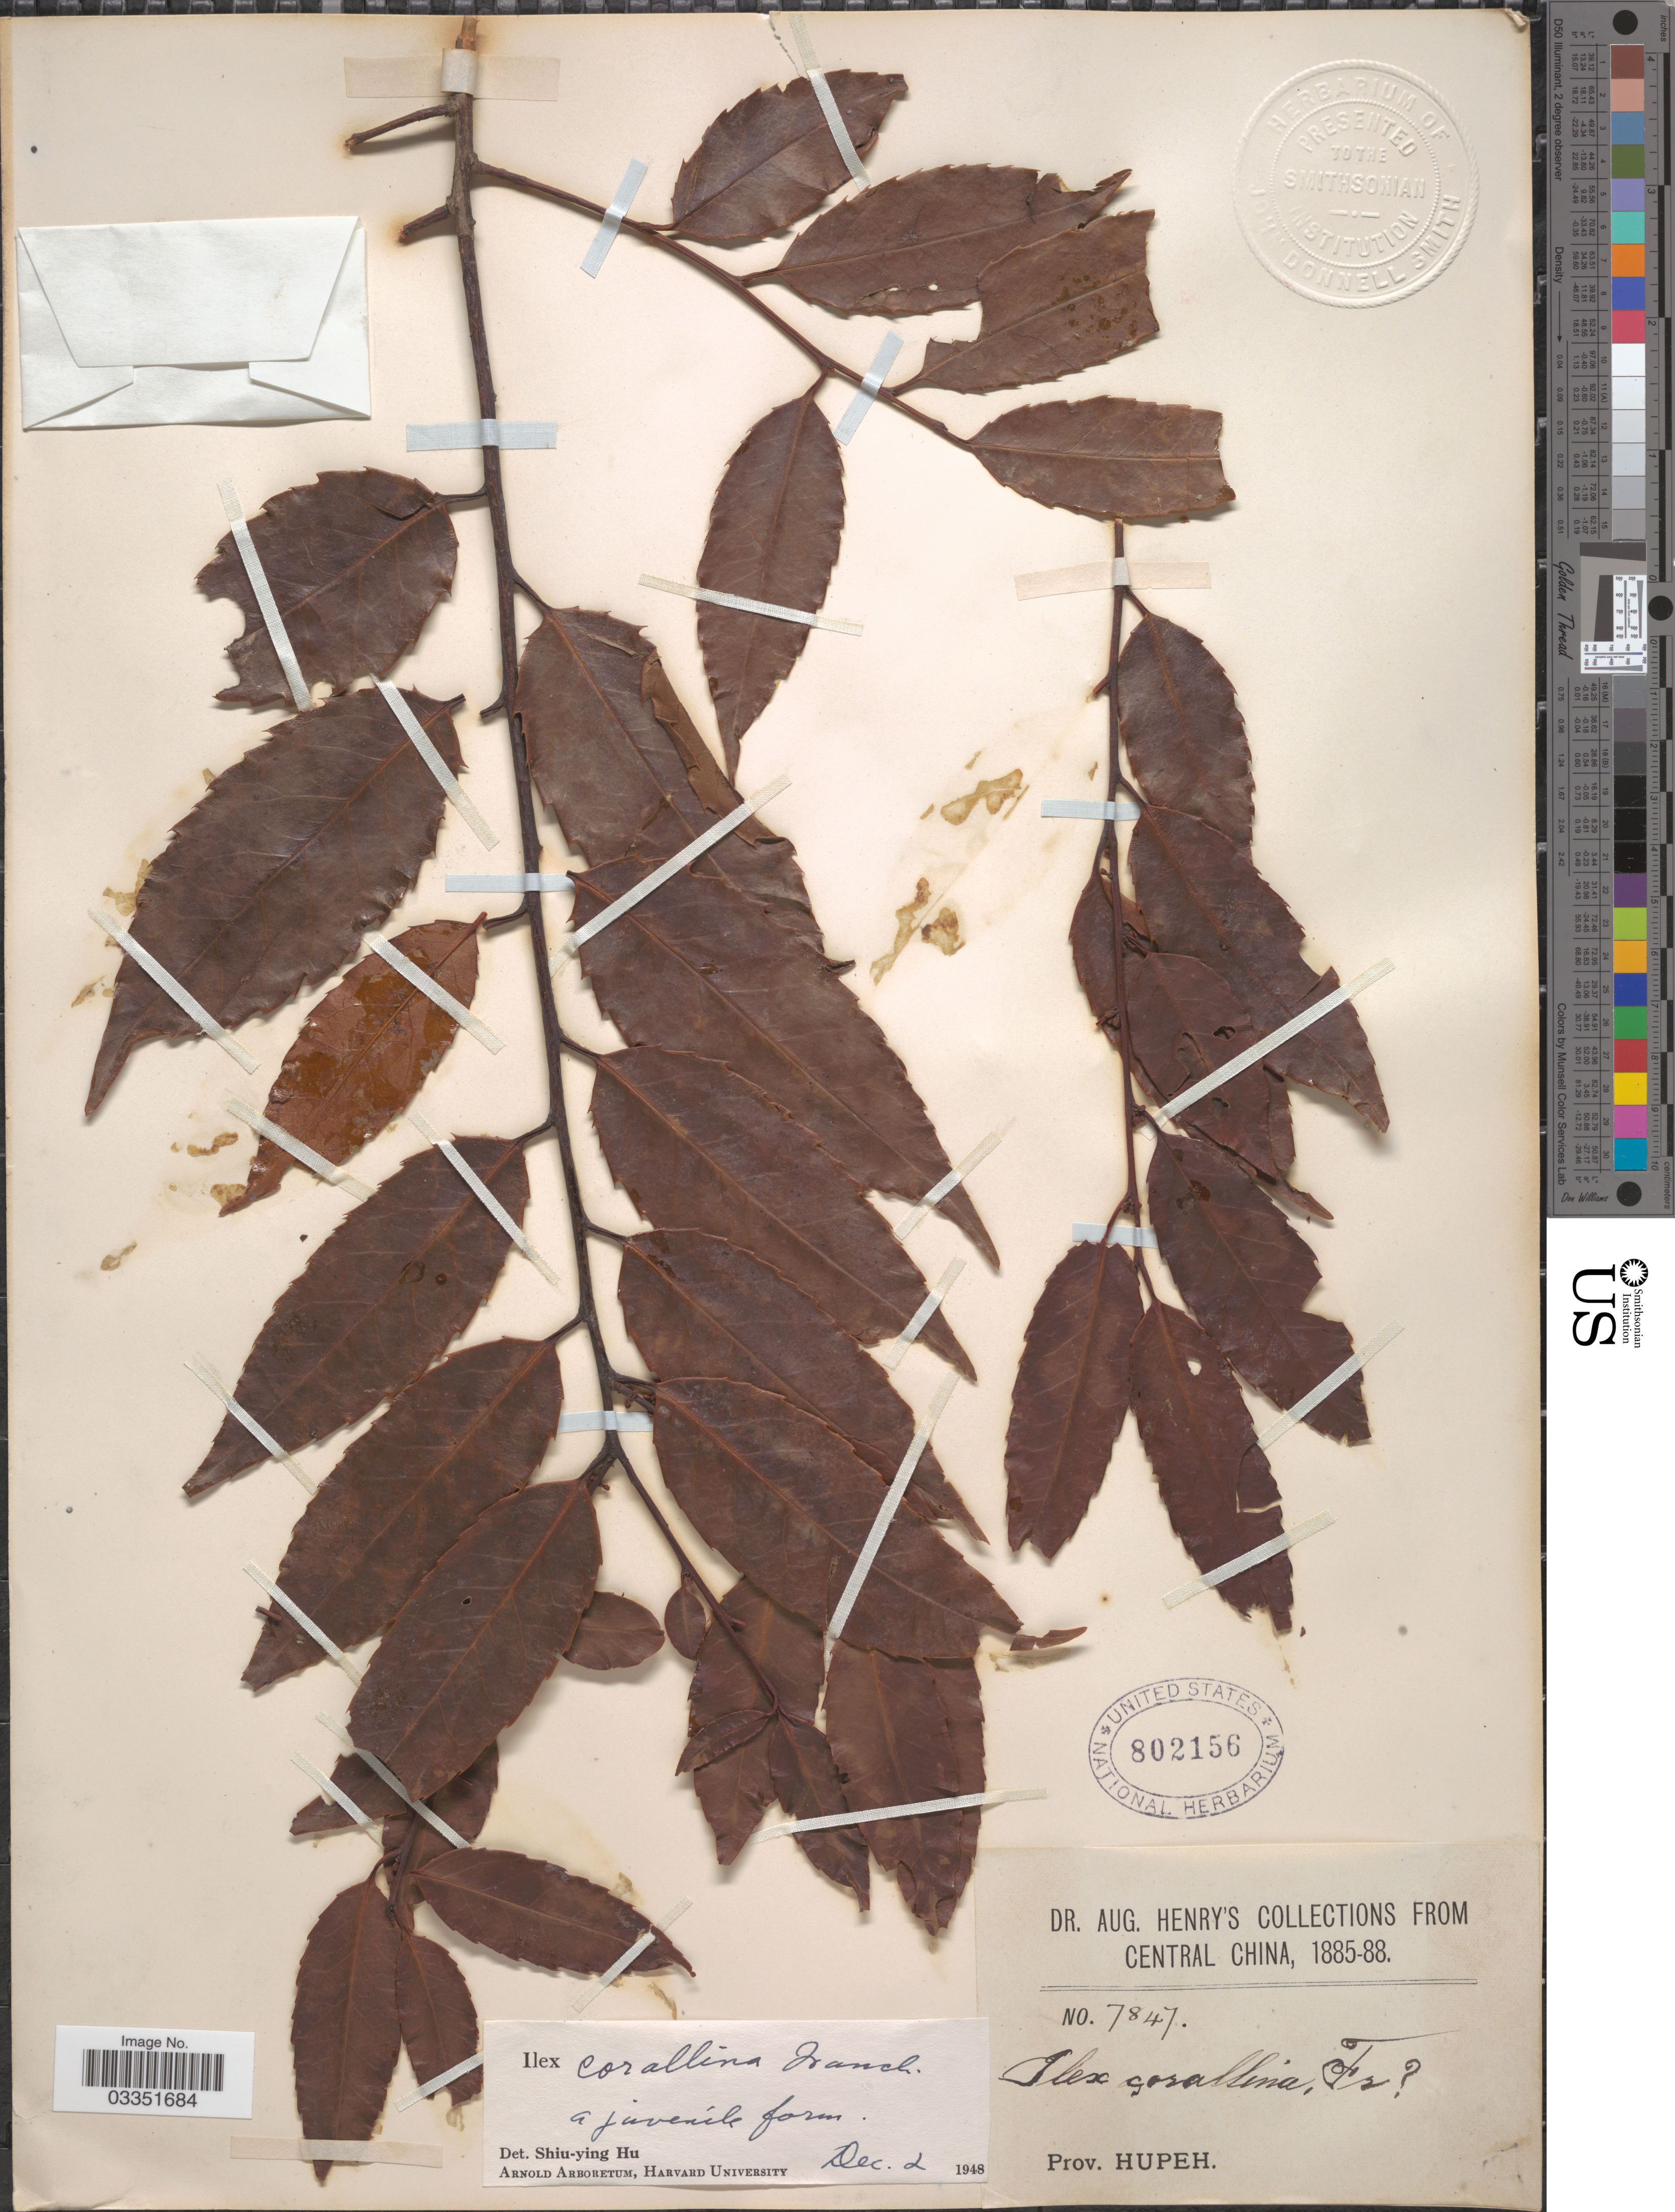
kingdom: Plantae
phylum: Tracheophyta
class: Magnoliopsida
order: Aquifoliales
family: Aquifoliaceae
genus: Ilex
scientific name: Ilex corallina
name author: Franch.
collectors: A. Henry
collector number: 7847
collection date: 1885/1888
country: China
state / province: Hubei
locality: Central China. Prov. Hupeh.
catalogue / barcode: US 802156